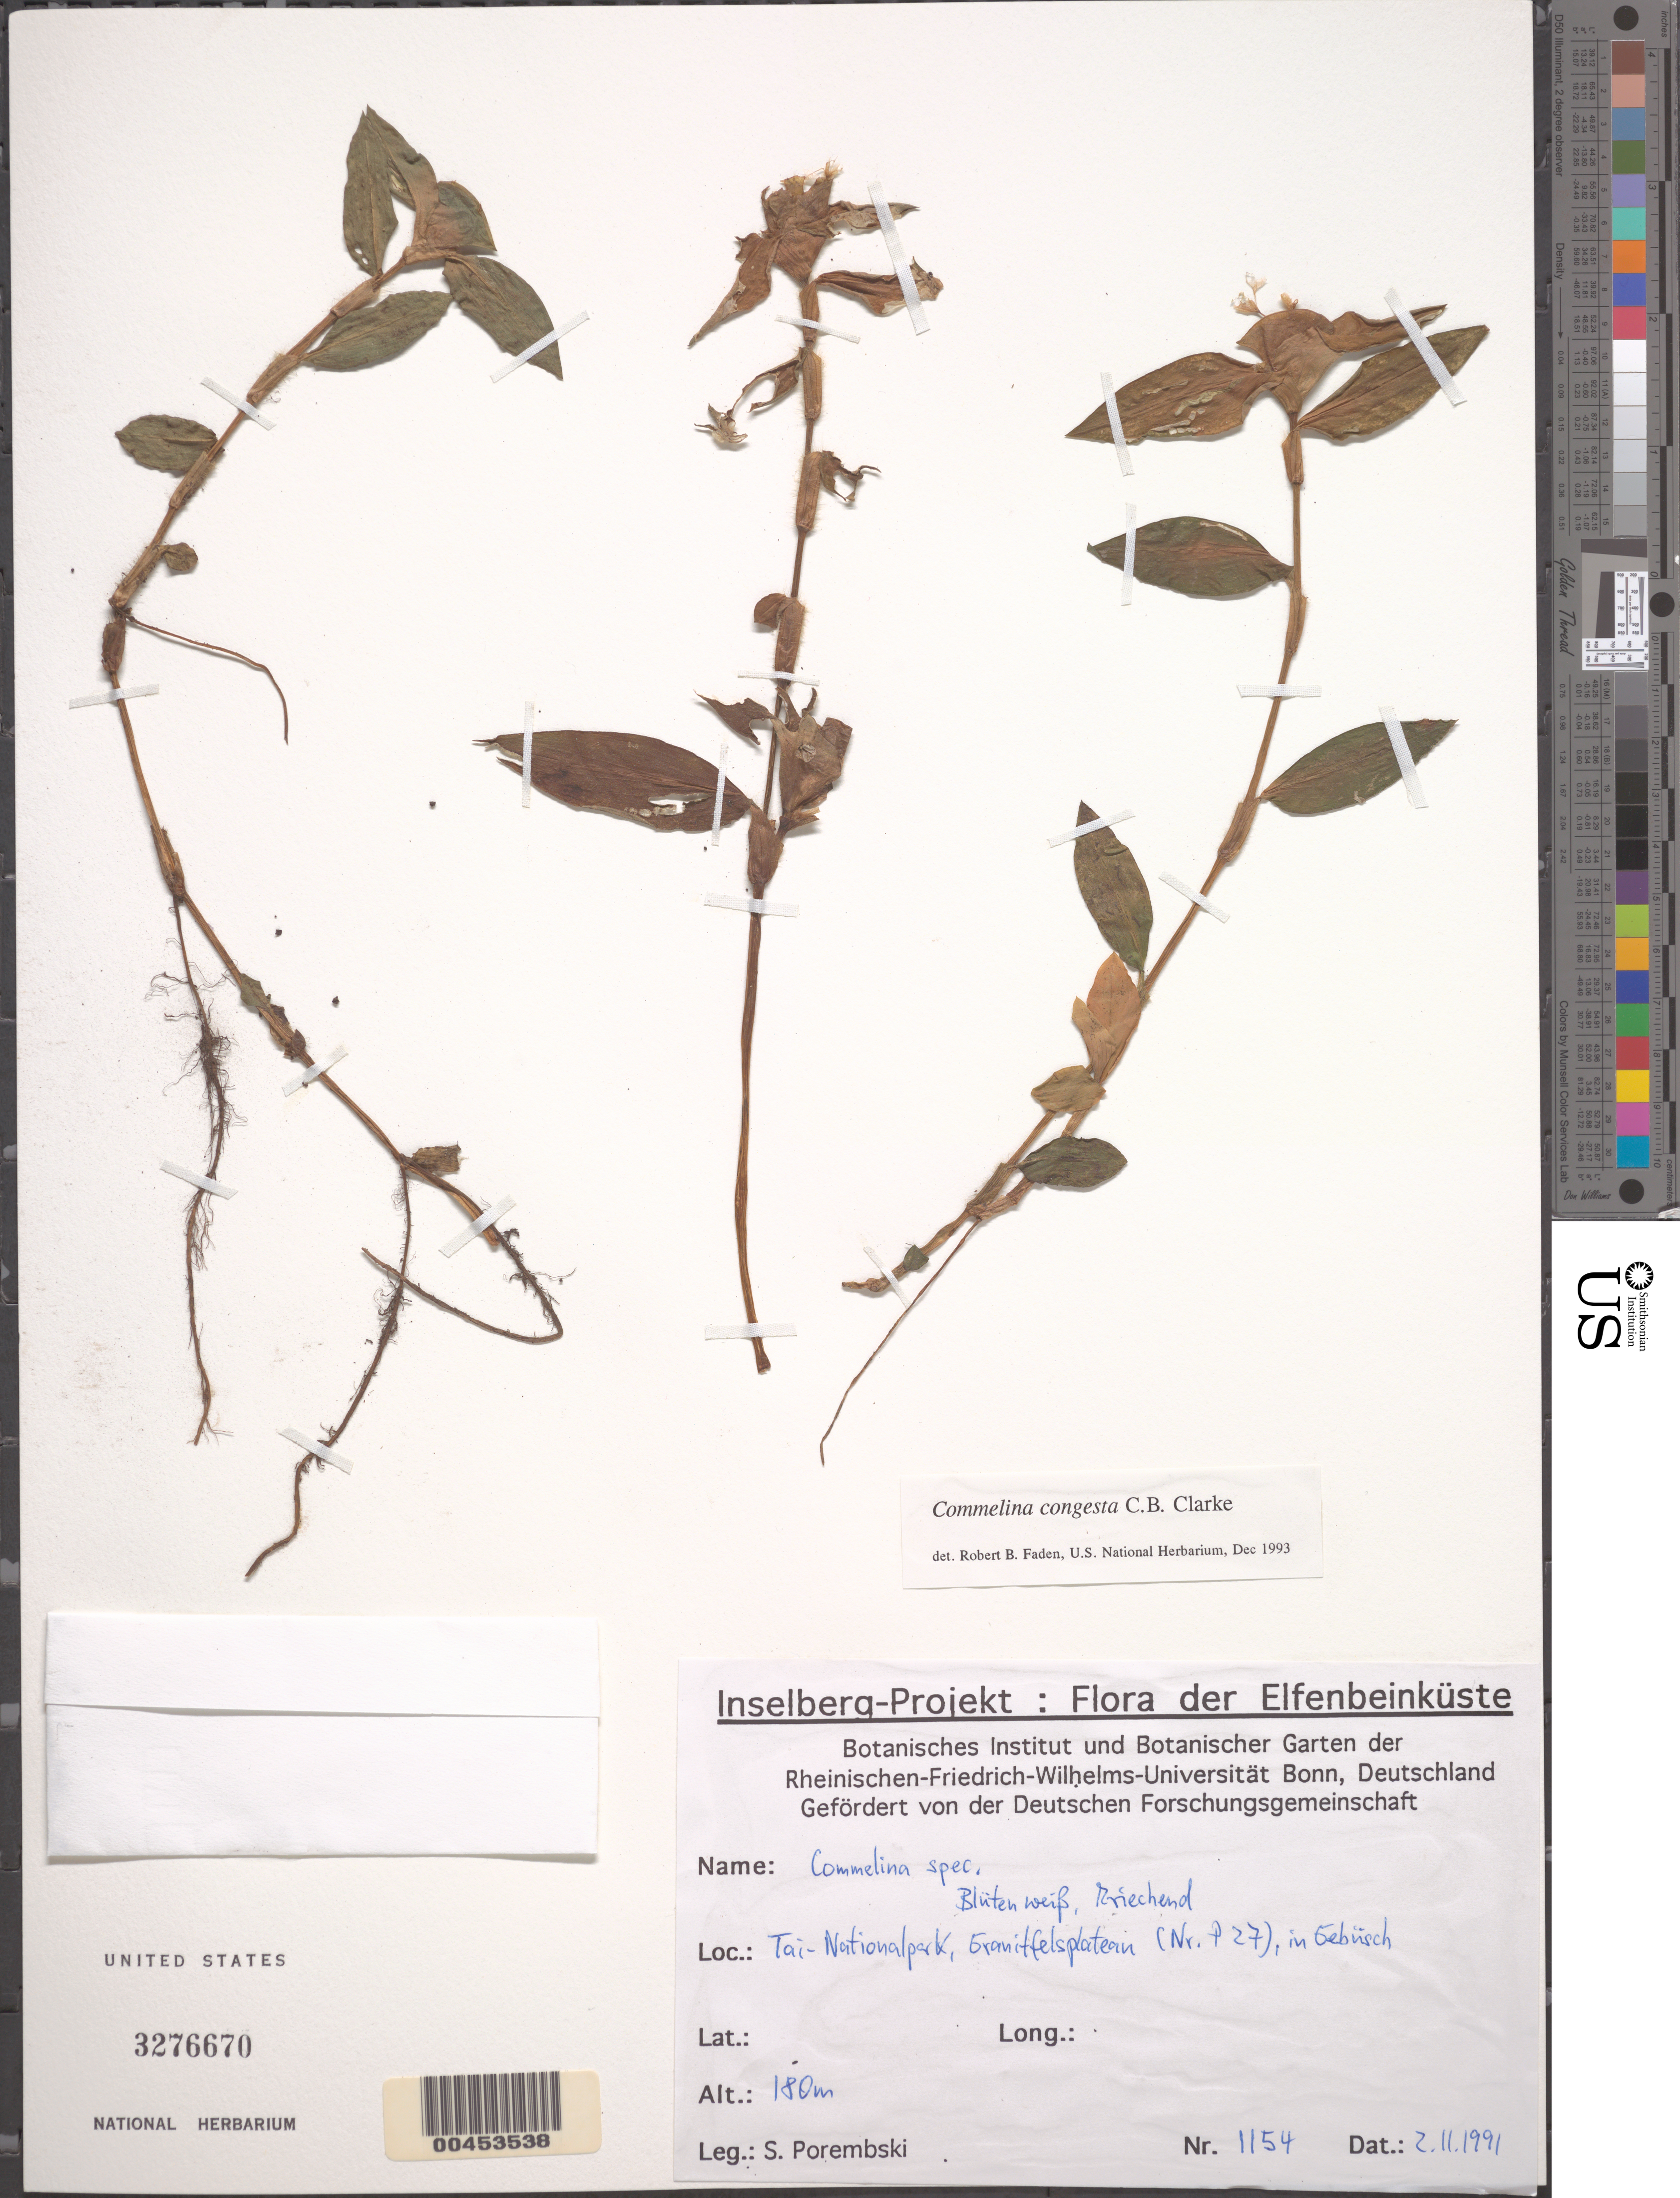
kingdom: Plantae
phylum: Tracheophyta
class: Liliopsida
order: Commelinales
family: Commelinaceae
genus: Commelina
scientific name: Commelina congesta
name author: C.B. Clarke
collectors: S. Porembski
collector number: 1154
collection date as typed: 02 Nov 1991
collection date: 1991-11-02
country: Ivory Coast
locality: Tai National Park, (nr. p27)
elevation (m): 180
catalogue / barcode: US 3276670